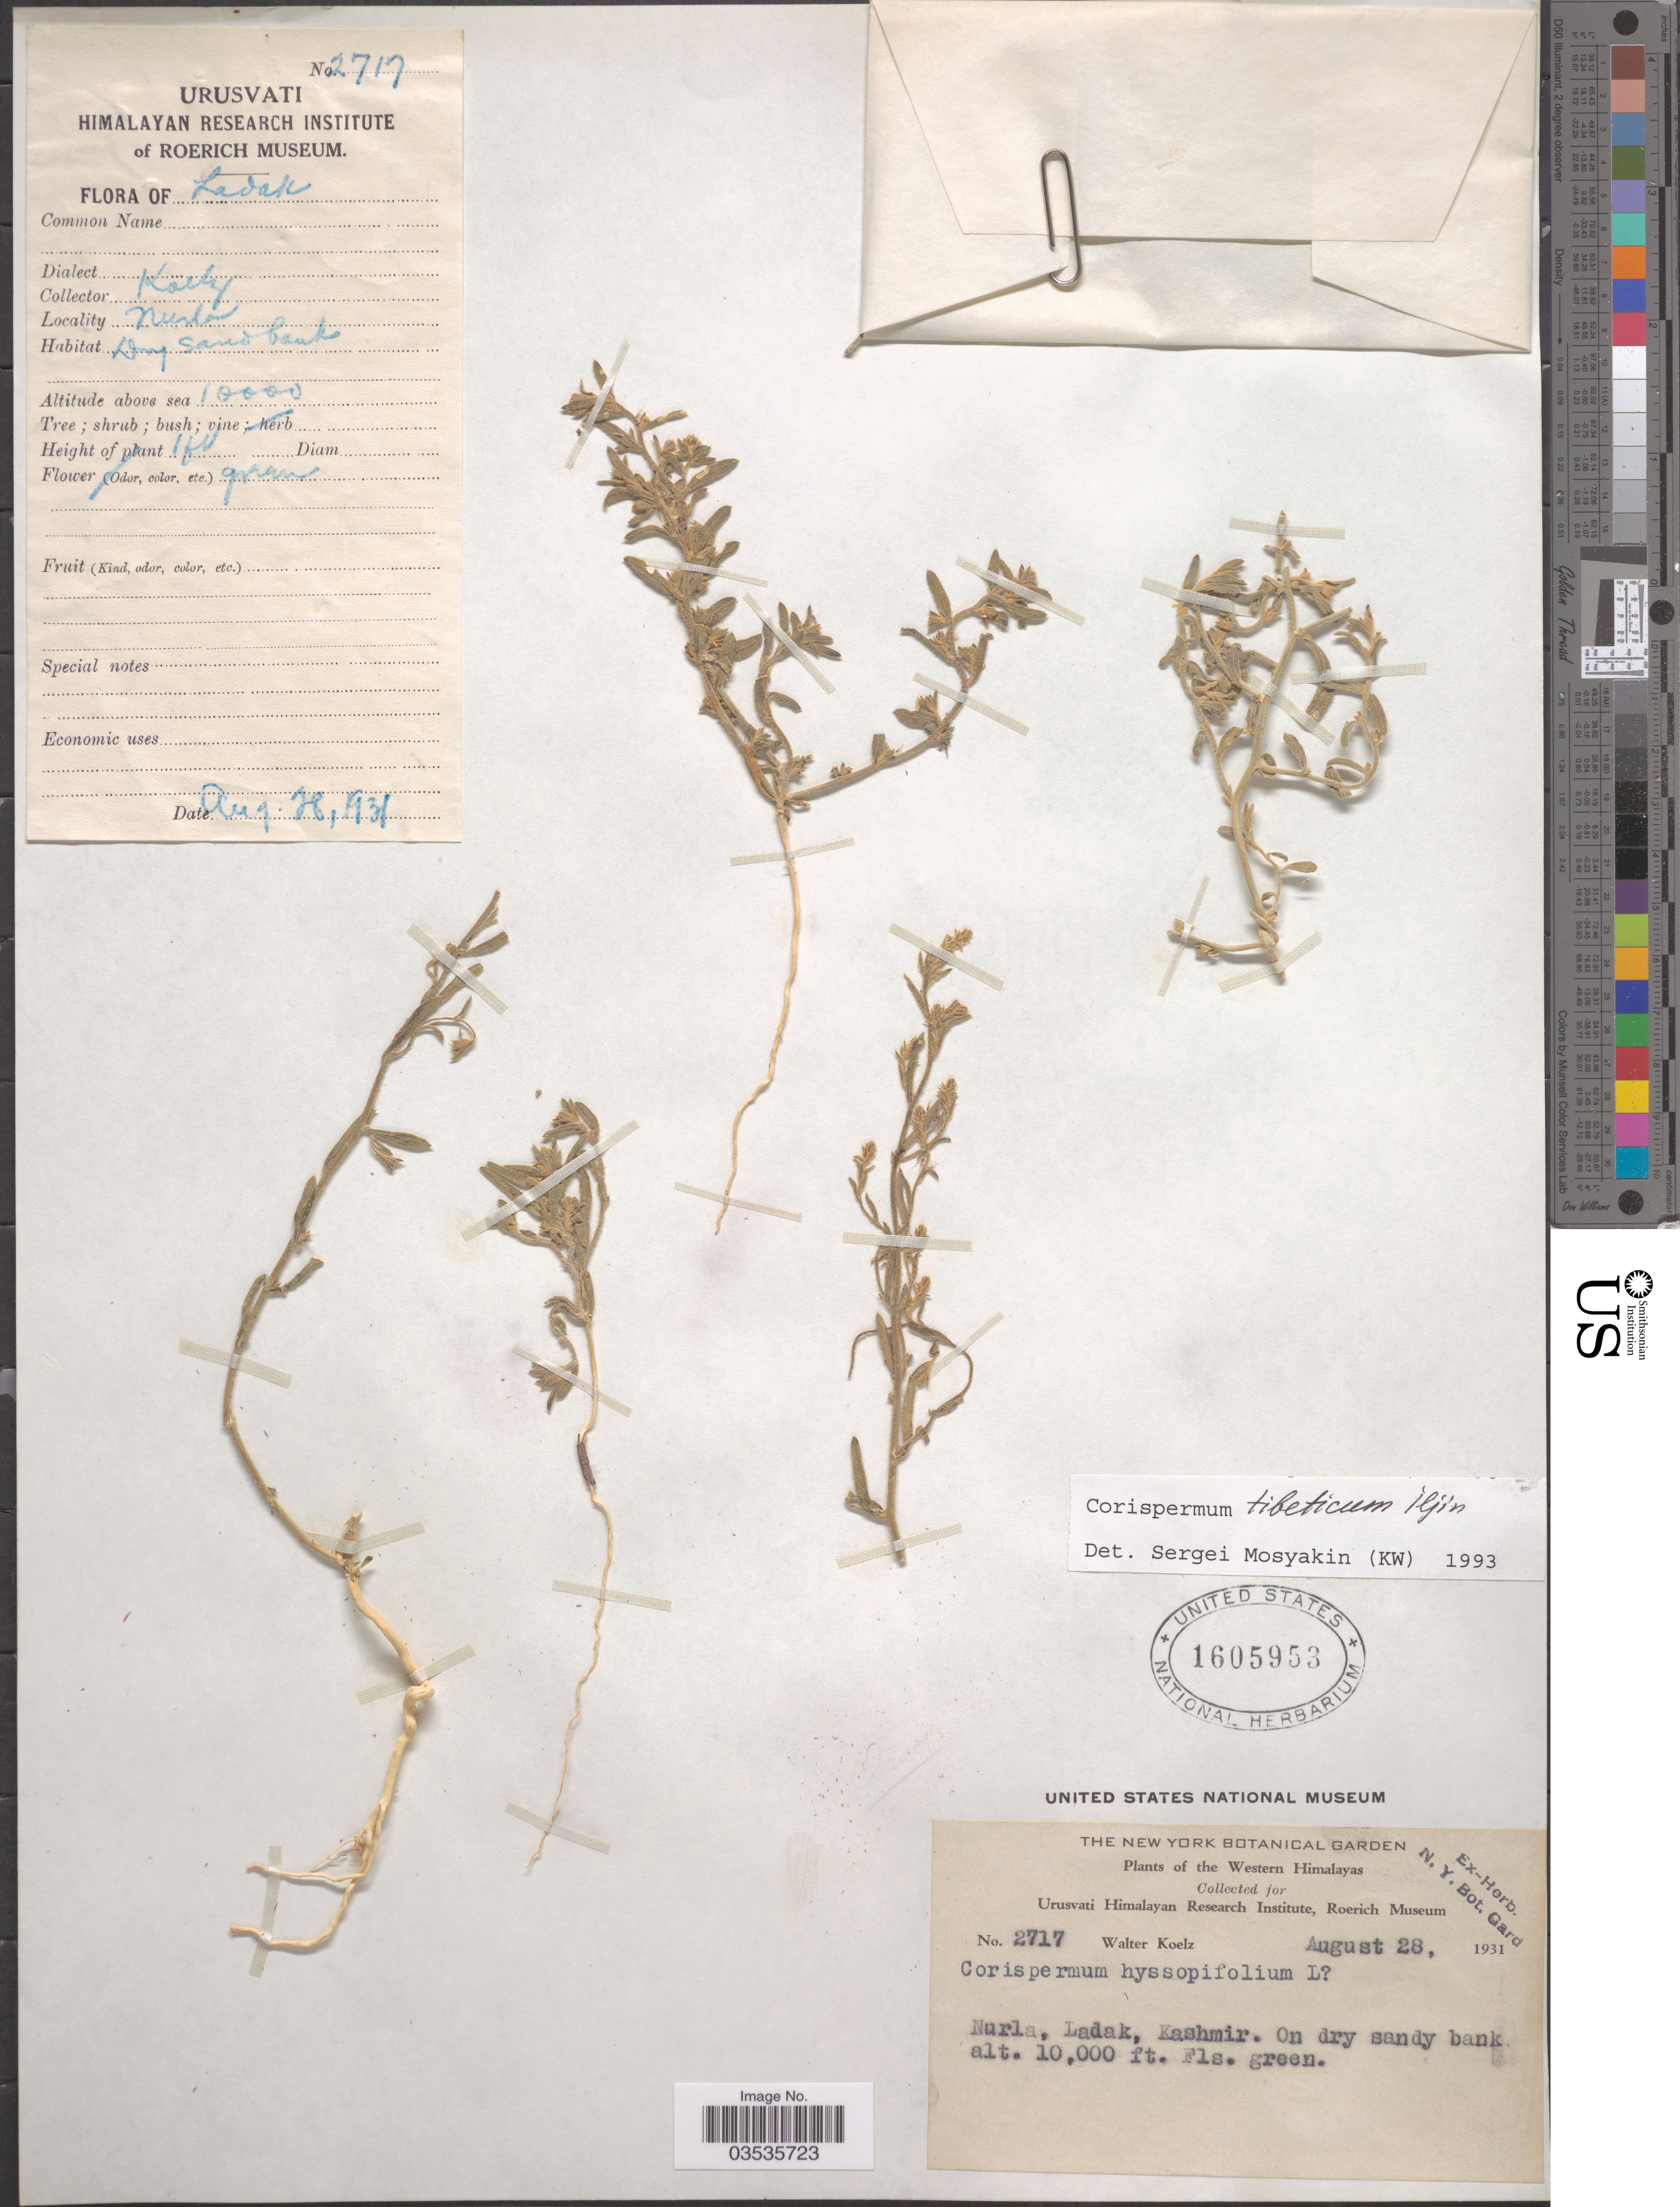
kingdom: Plantae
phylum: Tracheophyta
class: Magnoliopsida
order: Caryophyllales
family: Amaranthaceae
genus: Corispermum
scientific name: Corispermum tibeticum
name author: Iljin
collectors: W. N. Koelz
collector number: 2717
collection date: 1931-08-28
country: India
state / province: Ladakh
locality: Western Himalayas. Nurla, Ladak, Kashmir.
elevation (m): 3048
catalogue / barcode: US 1605953